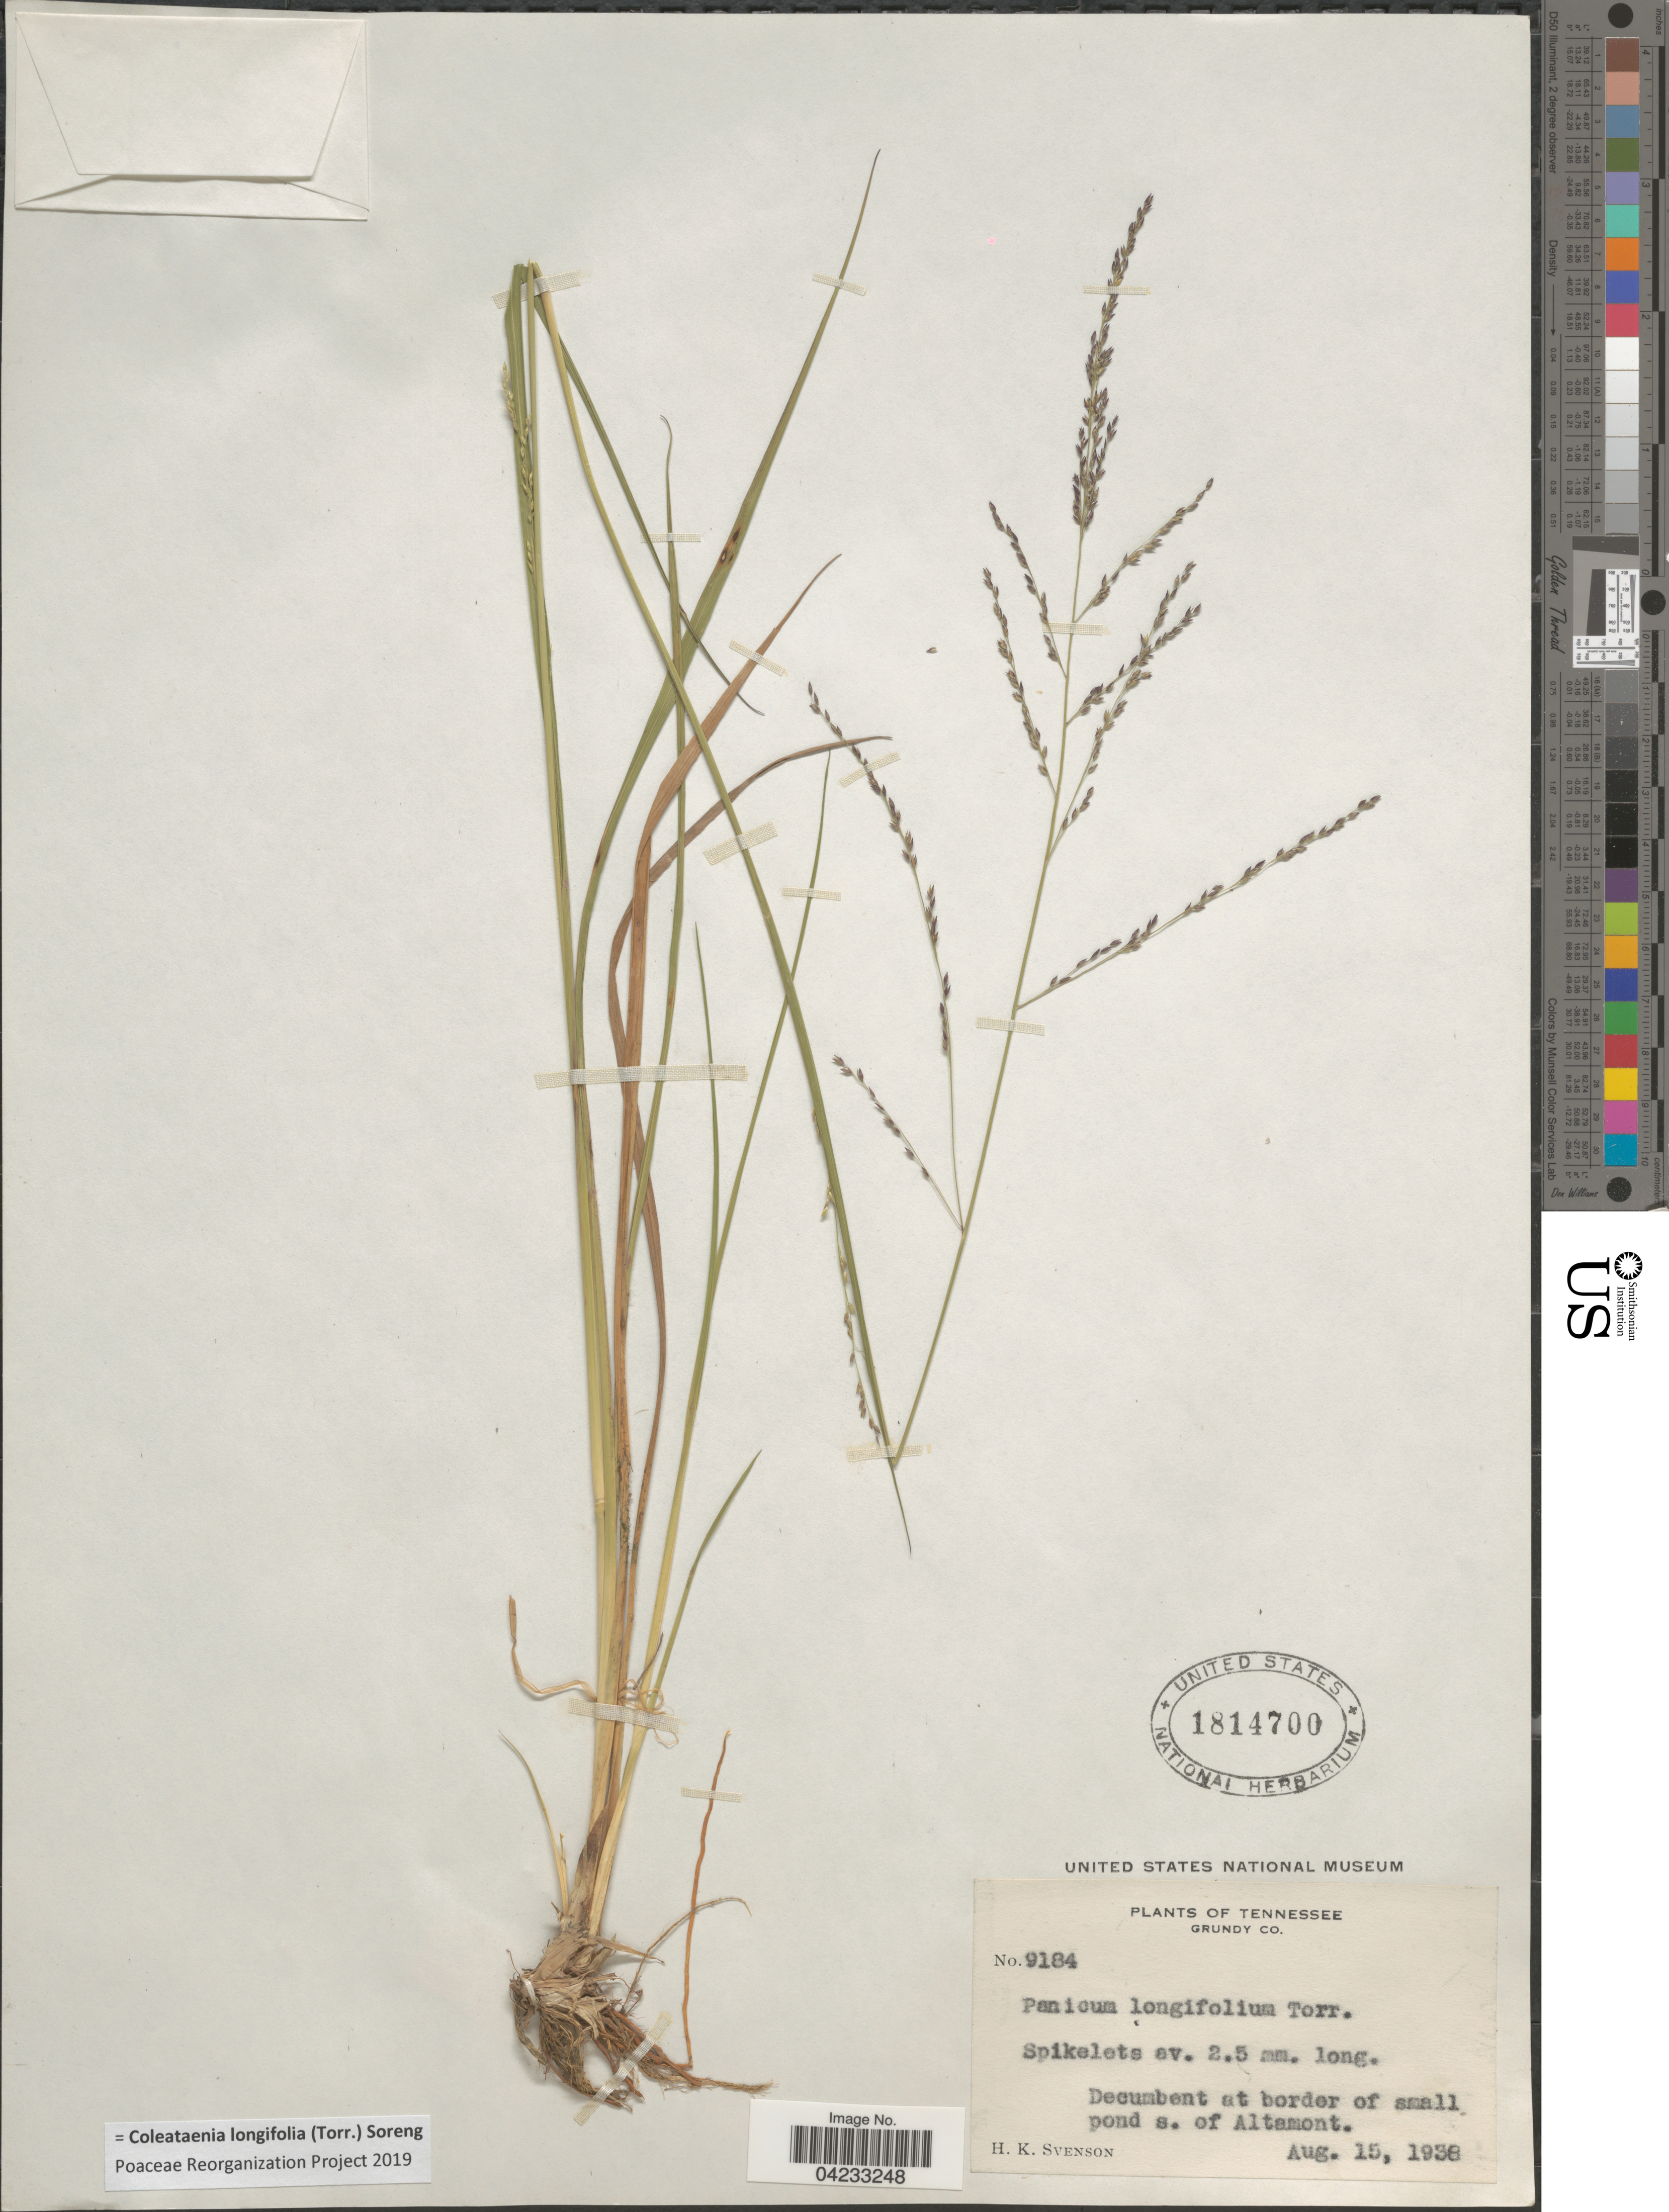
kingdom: Plantae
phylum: Tracheophyta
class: Liliopsida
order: Poales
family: Poaceae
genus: Coleataenia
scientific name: Coleataenia longifolia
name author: (Torr.) Soreng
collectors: H. K. Svenson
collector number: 9184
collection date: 1938-08-15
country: United States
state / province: Tennessee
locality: Grundy Co. Decumbent at border of small pond s. of Altamont.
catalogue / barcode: US 1814700